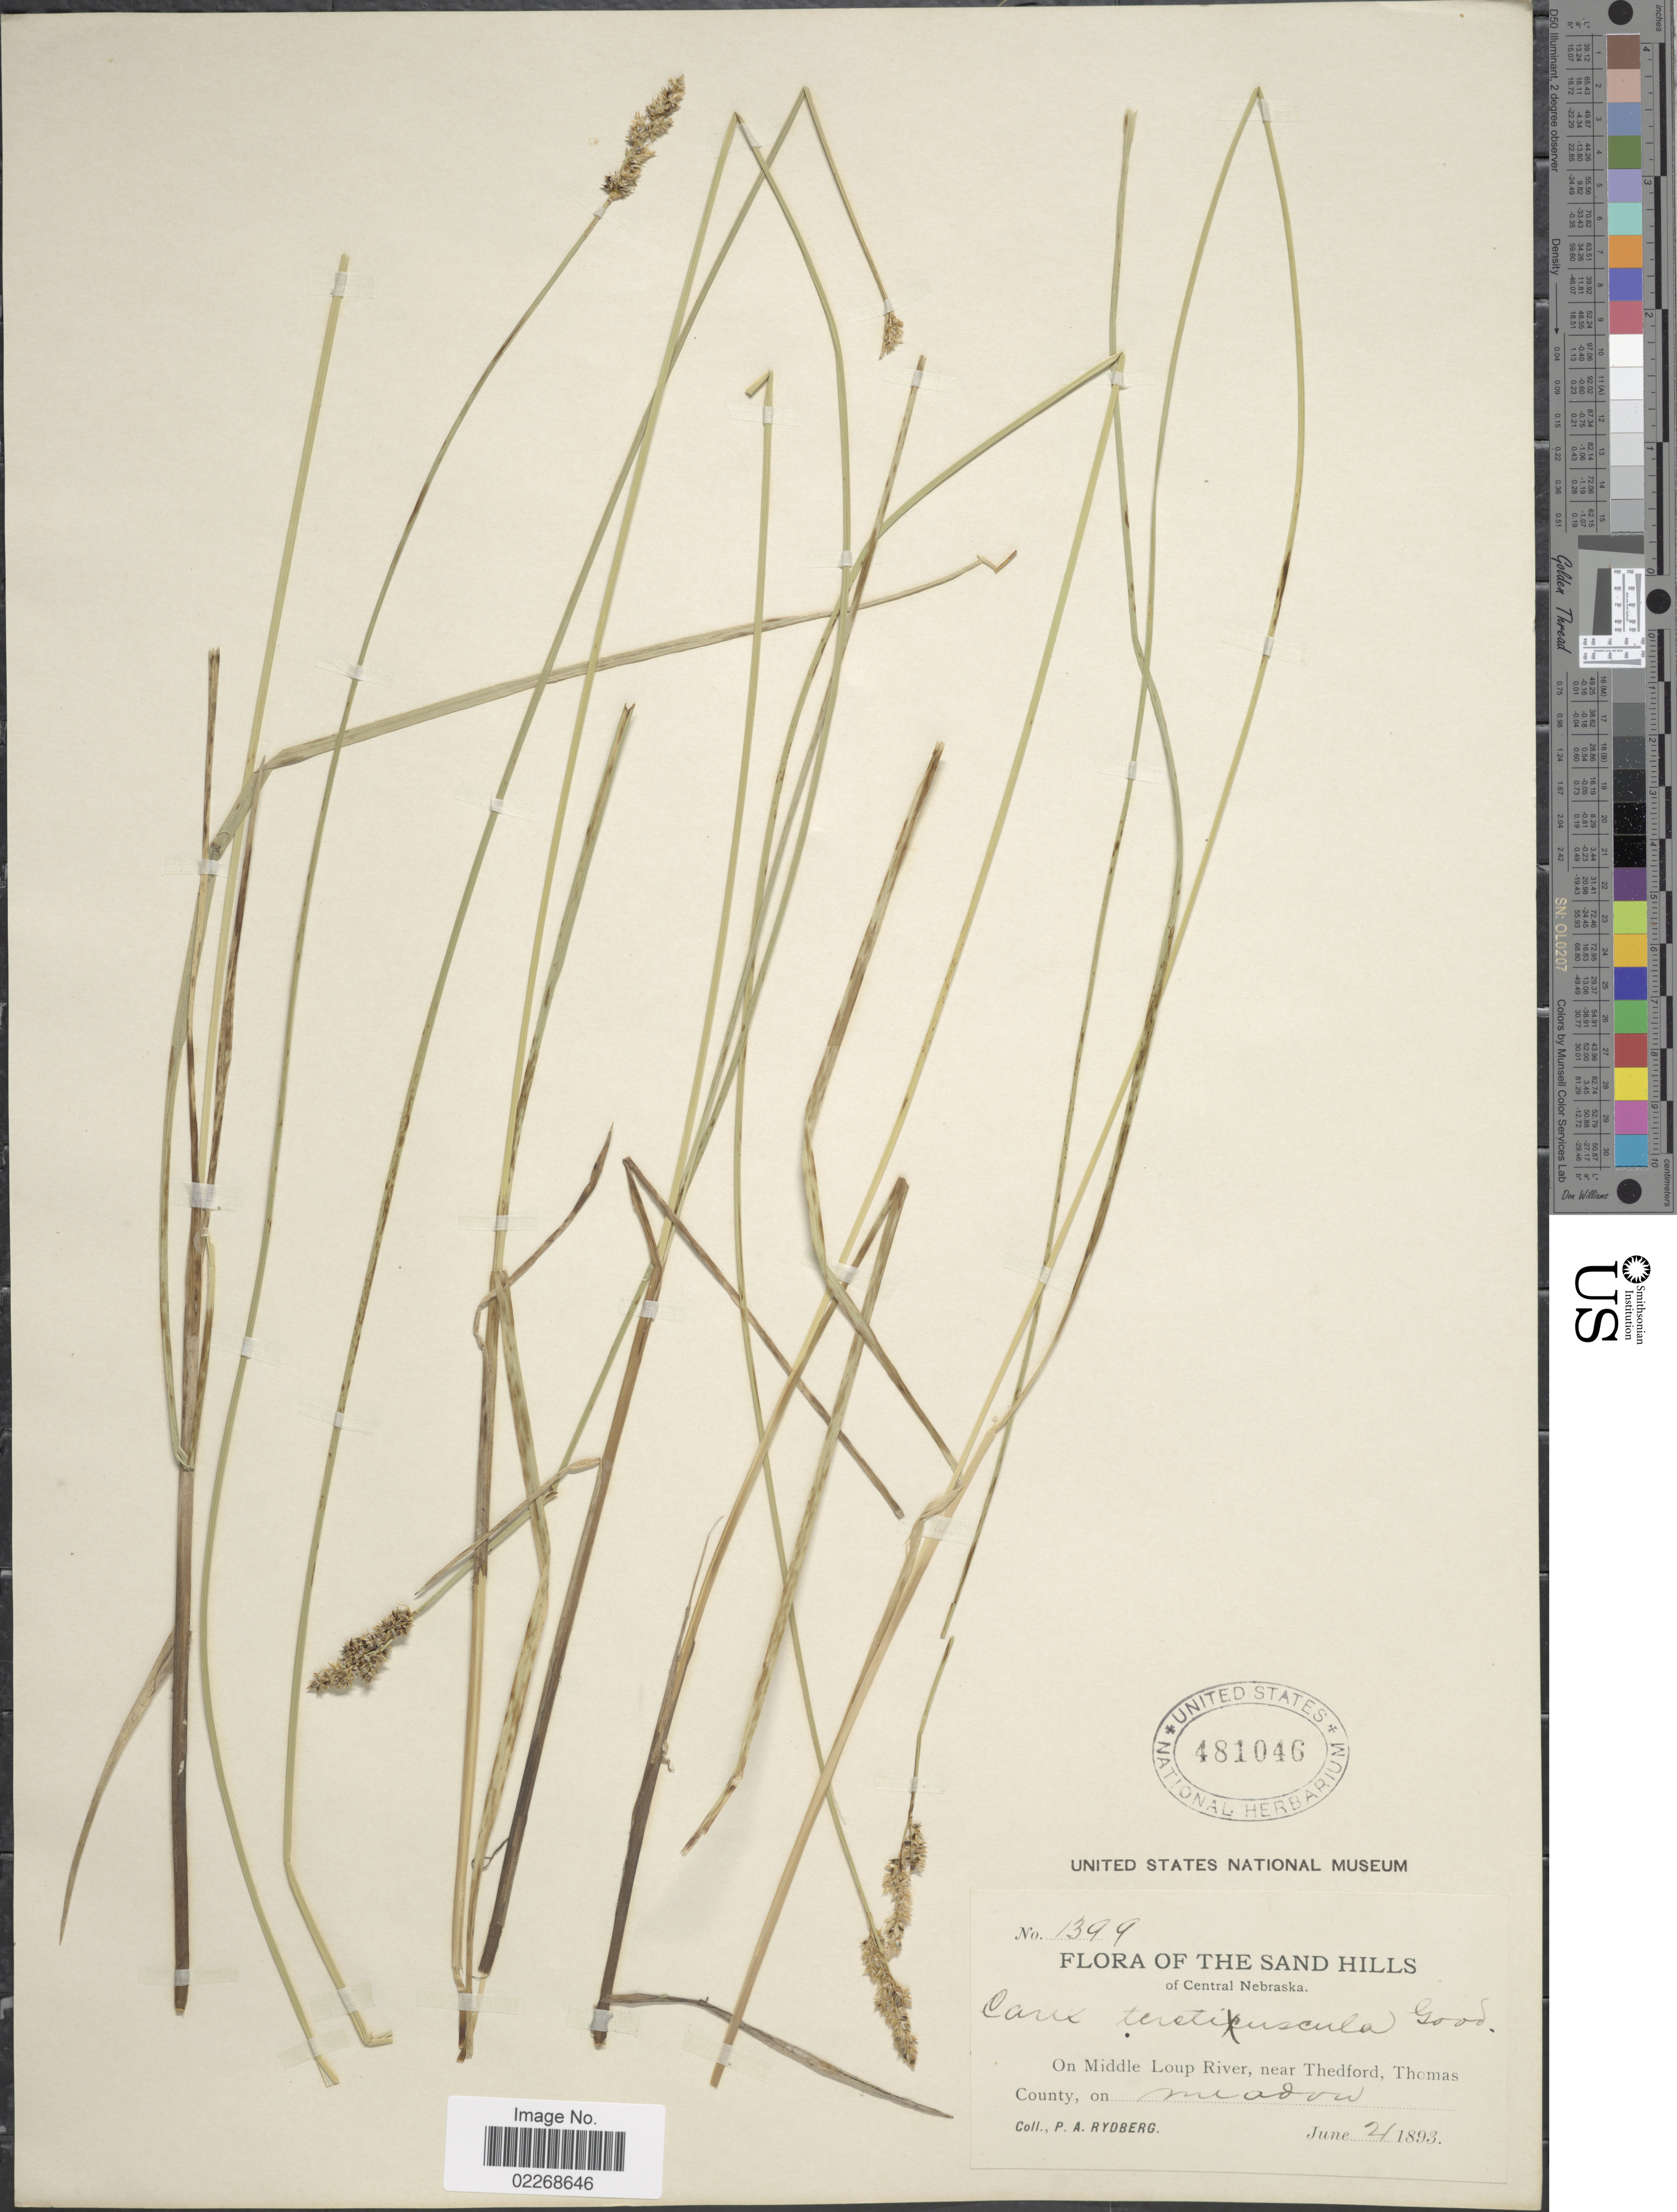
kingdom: Plantae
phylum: Tracheophyta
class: Liliopsida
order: Poales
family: Cyperaceae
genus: Carex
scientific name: Carex diandra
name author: Schrank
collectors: P. A. Rydberg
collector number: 1399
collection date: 1893-06-21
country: United States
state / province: Nebraska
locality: The Sand Hills of Central Nebraska, on Middle Loup River, near Thedford, Thomas County, on meadow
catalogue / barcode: US 481046